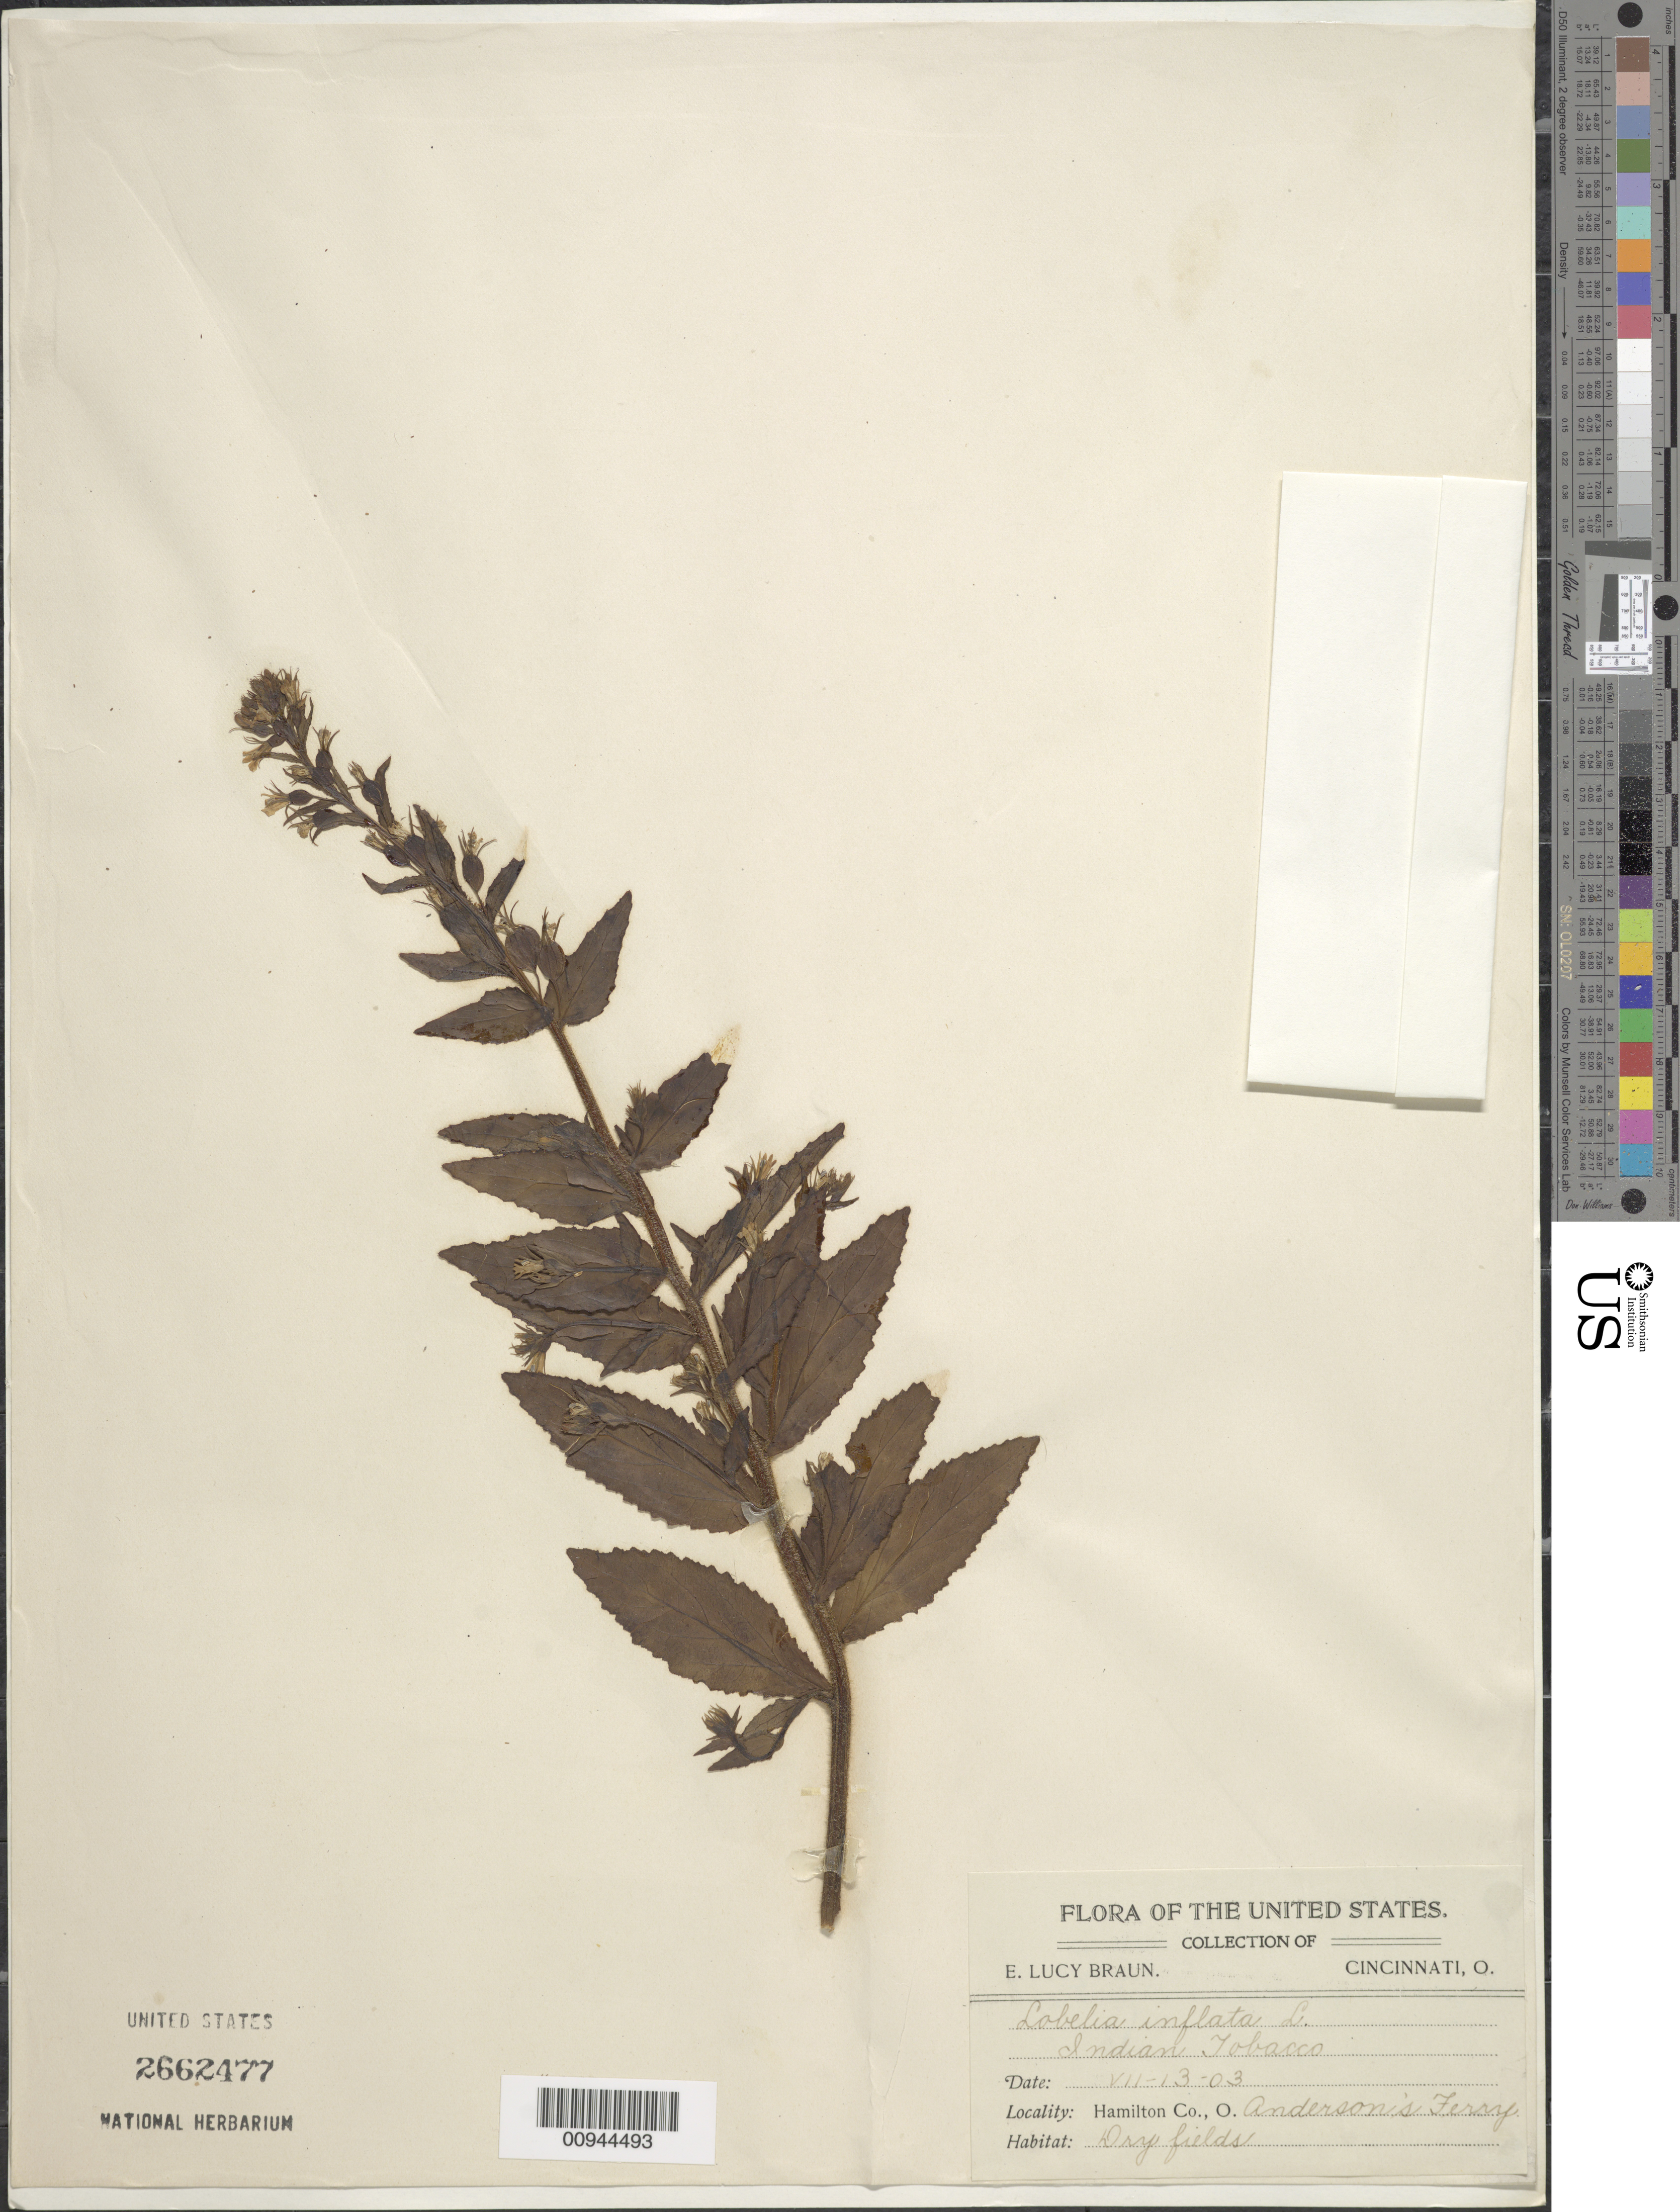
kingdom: Plantae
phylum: Tracheophyta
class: Magnoliopsida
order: Asterales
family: Campanulaceae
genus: Lobelia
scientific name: Lobelia inflata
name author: L.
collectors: L. E. Braun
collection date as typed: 13 Jul 1903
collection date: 1903-07-13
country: United States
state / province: Ohio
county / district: Hamilton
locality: Anderson's ferry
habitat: dry fields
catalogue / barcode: US 2662477